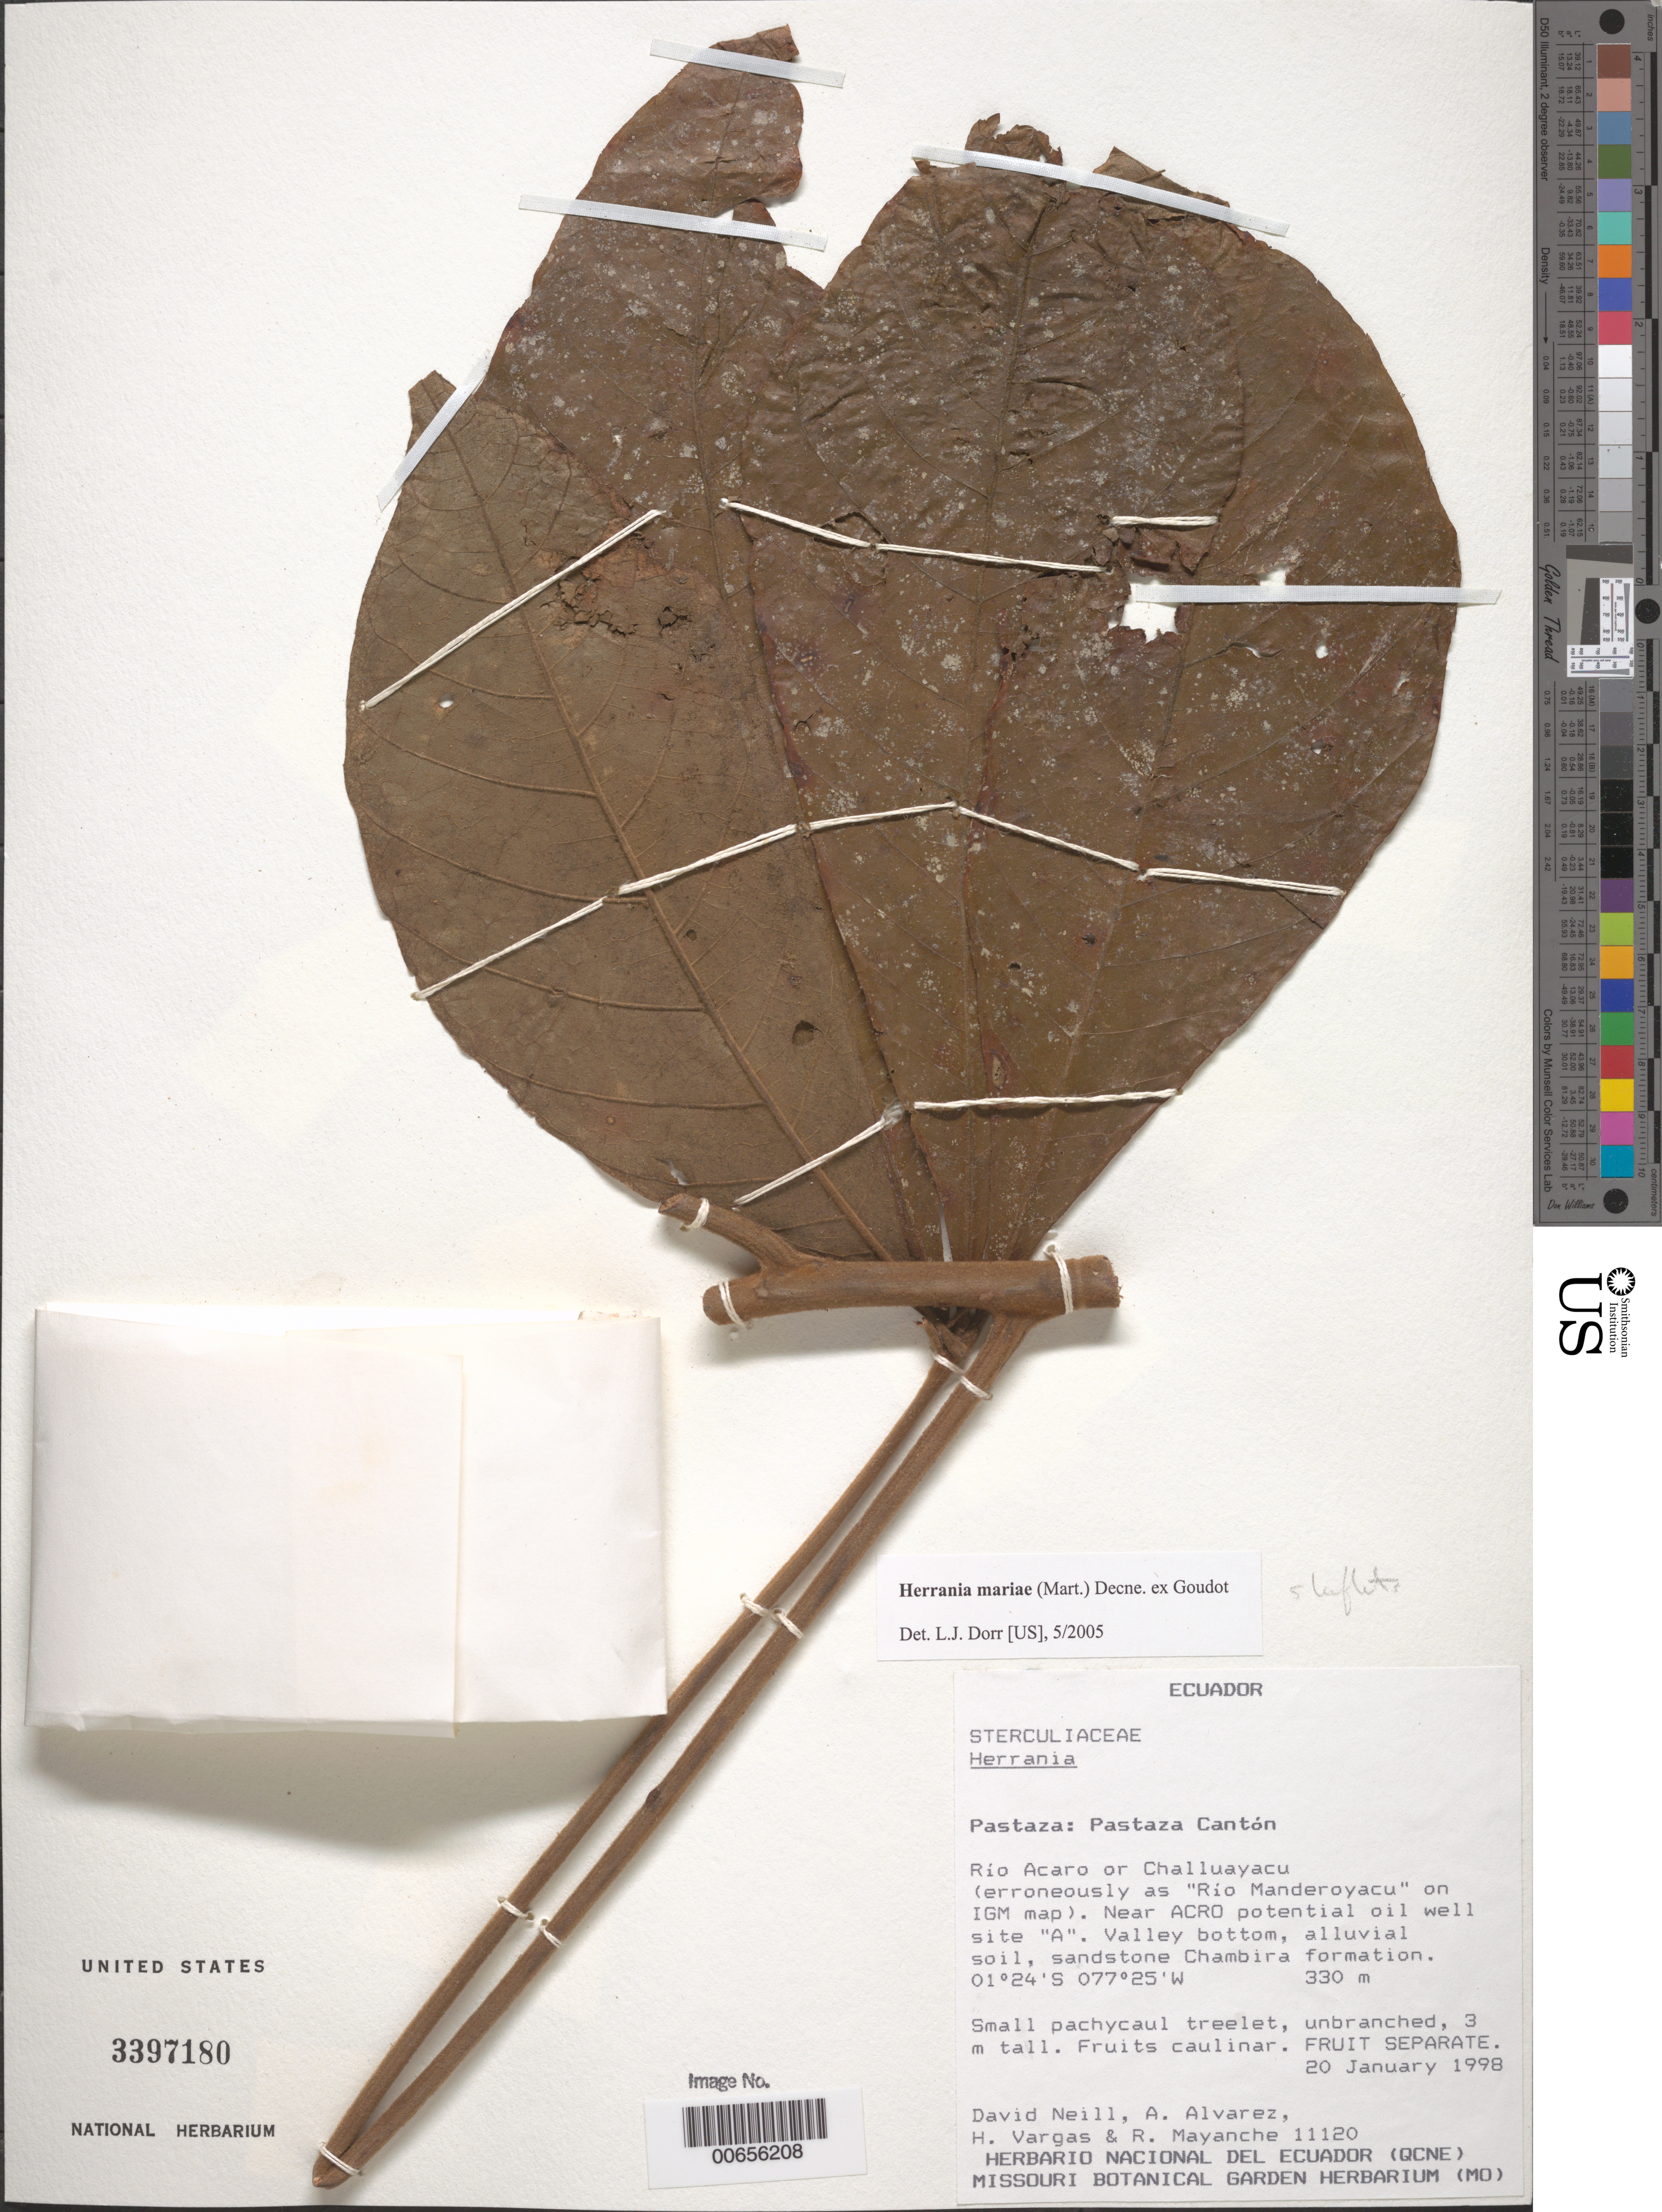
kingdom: Plantae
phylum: Tracheophyta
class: Magnoliopsida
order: Malvales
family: Malvaceae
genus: Herrania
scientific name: Herrania sp.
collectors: D. A. Neill, A. Álvarez de Zayas, H. Vargas & R. Mayanche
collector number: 11120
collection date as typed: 20 Jan 1998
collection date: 1998-01-20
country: Ecuador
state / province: Pastaza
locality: Pastaza Cantón. Río Acaro or Challuayacu (errOneously as "Río Manderoyacu" on IGN map). Near ARCO potential oil well site A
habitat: Valley bottom, alluvial soil, sandstone Chambira formation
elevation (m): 330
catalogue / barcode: US 3397180